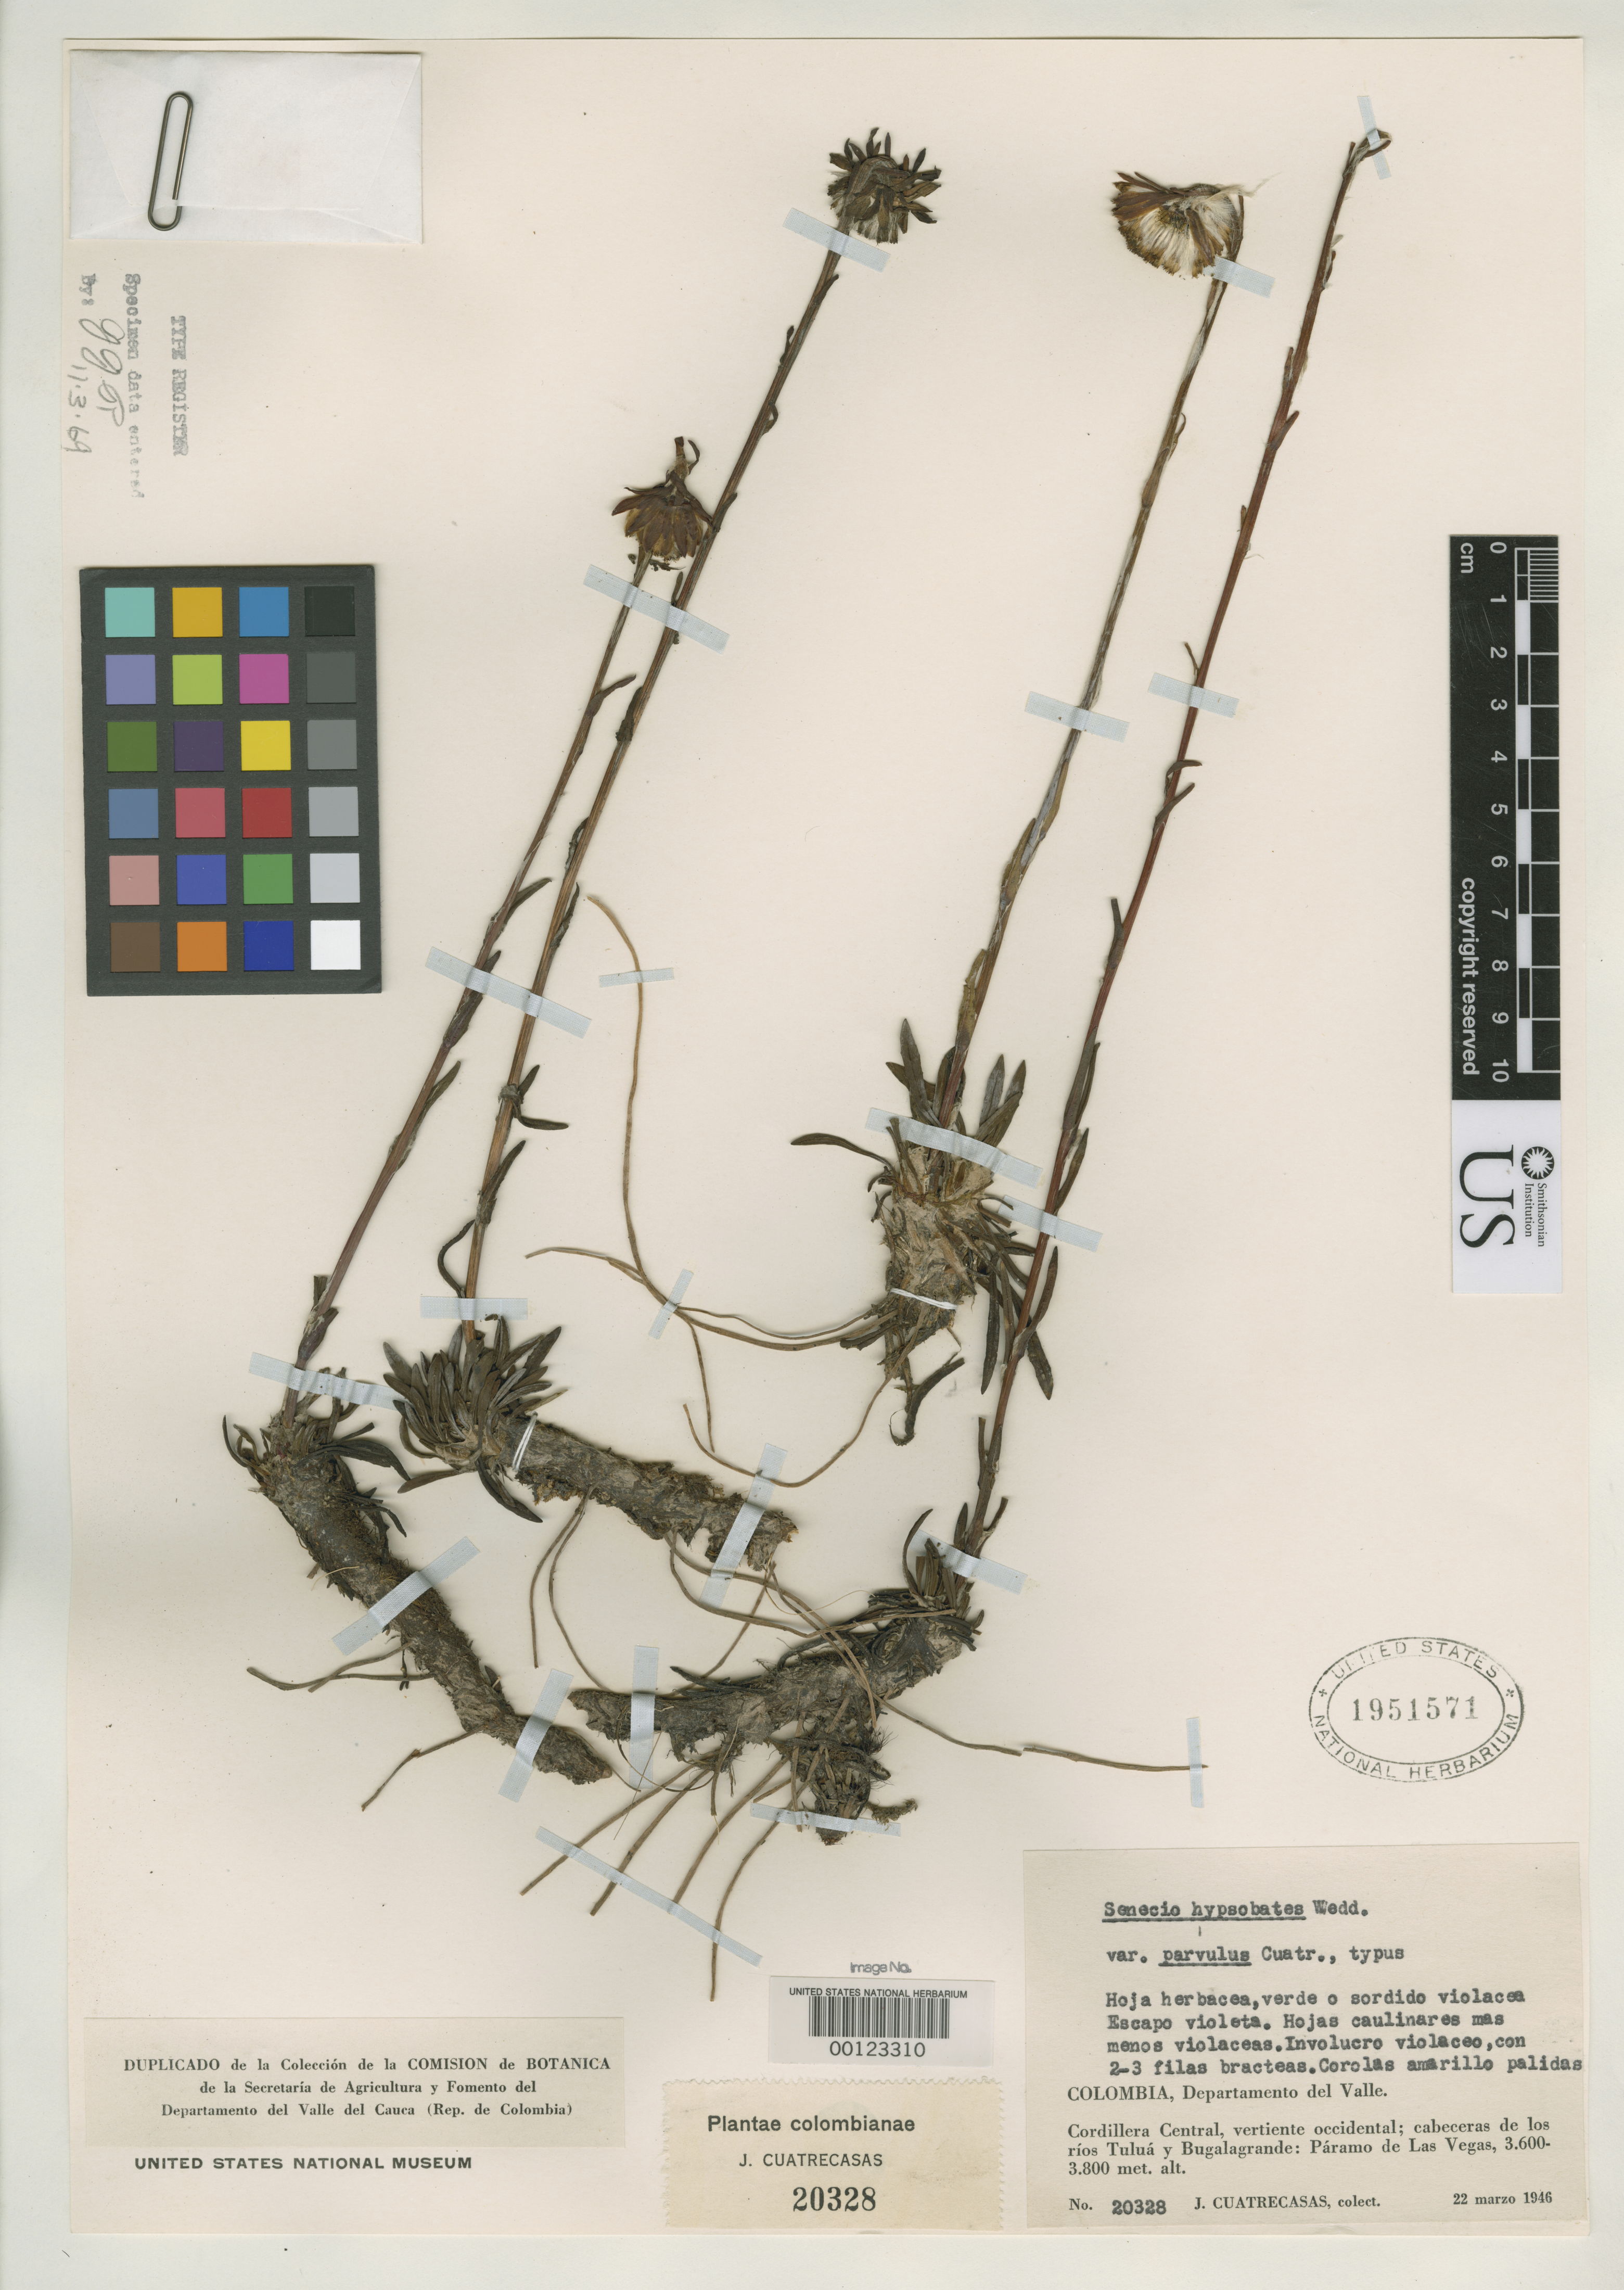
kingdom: Plantae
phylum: Tracheophyta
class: Magnoliopsida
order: Asterales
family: Asteraceae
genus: Senecio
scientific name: Senecio hypsobates var. parvulus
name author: Cuatrec.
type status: Isotype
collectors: J. Cuatrecasas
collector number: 20328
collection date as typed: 22 Mar 1946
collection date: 1946-03-22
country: Colombia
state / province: Valle del Cauca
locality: Departamento del Valle. Cordillera Central, vertiente occidental; cabeceras de los ríos Tuluá y Bugalagrande: Páramo de Las Vegas.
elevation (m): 3600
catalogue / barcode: US 1951571